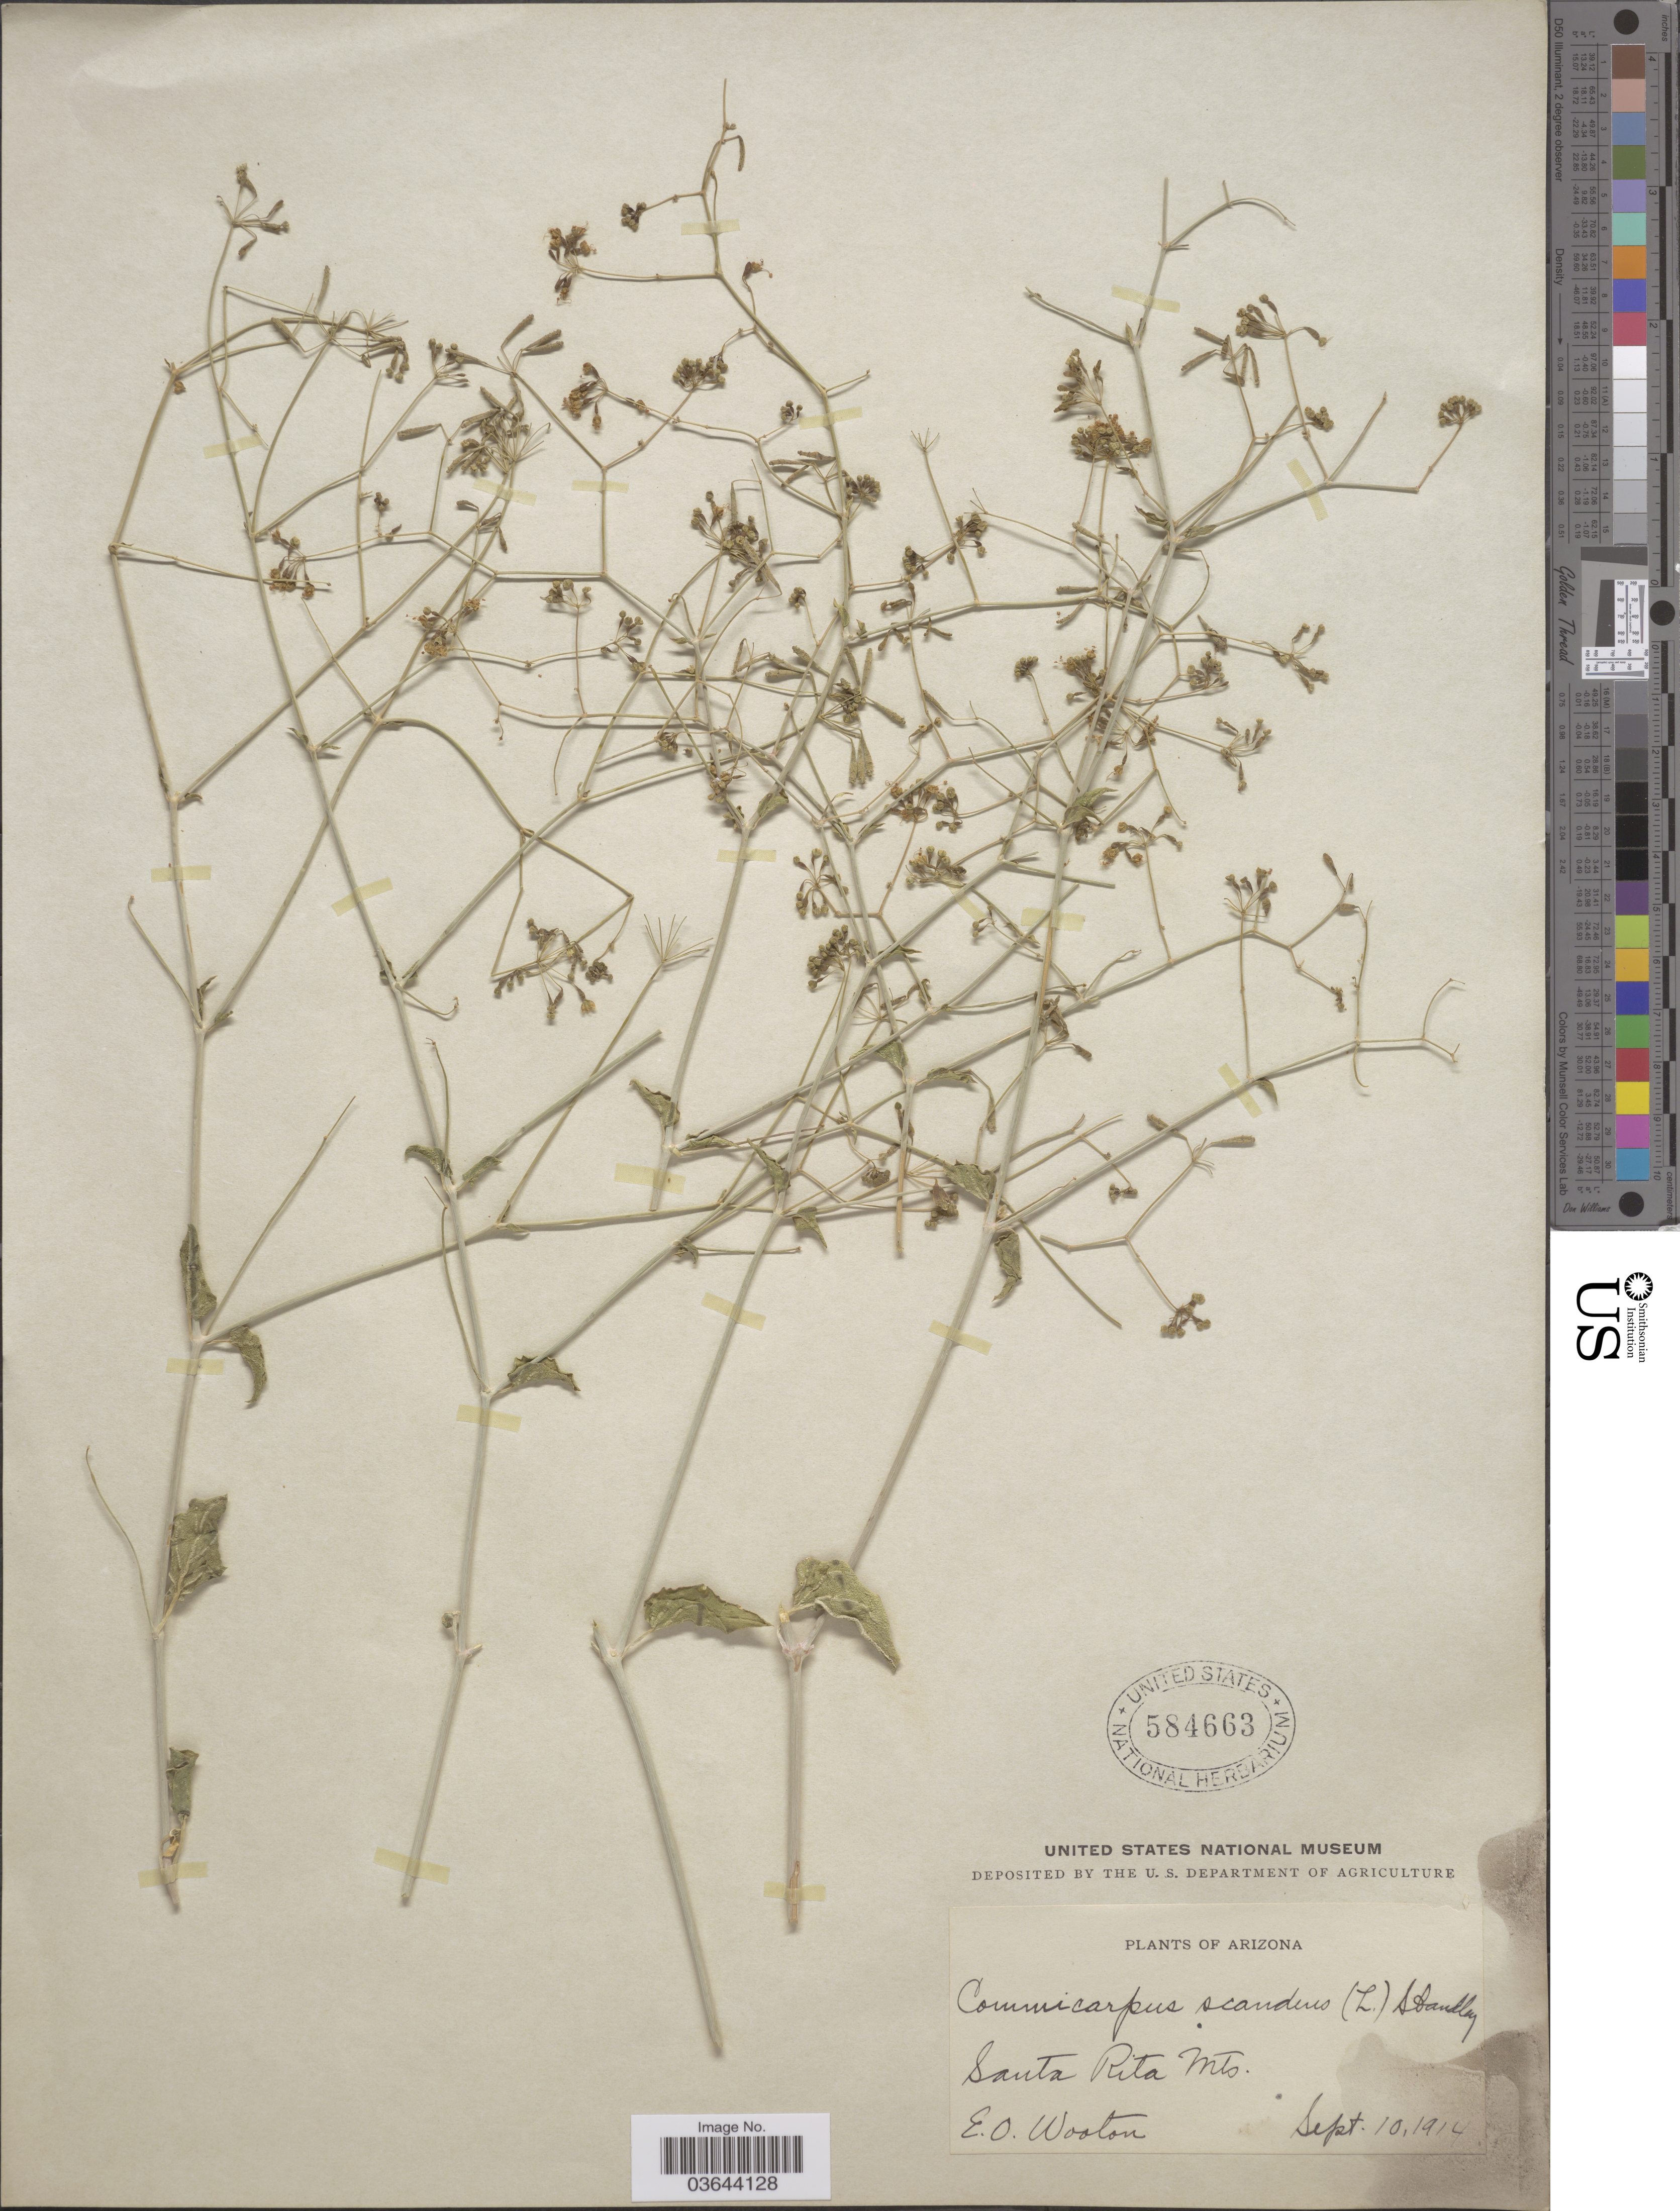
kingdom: Plantae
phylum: Tracheophyta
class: Magnoliopsida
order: Caryophyllales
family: Nyctaginaceae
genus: Commicarpus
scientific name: Commicarpus scandens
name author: (L.) Standl.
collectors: E. O. Wooton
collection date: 1914-09-10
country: United States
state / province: Arizona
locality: Santa Rita Mts.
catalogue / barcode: US 584663